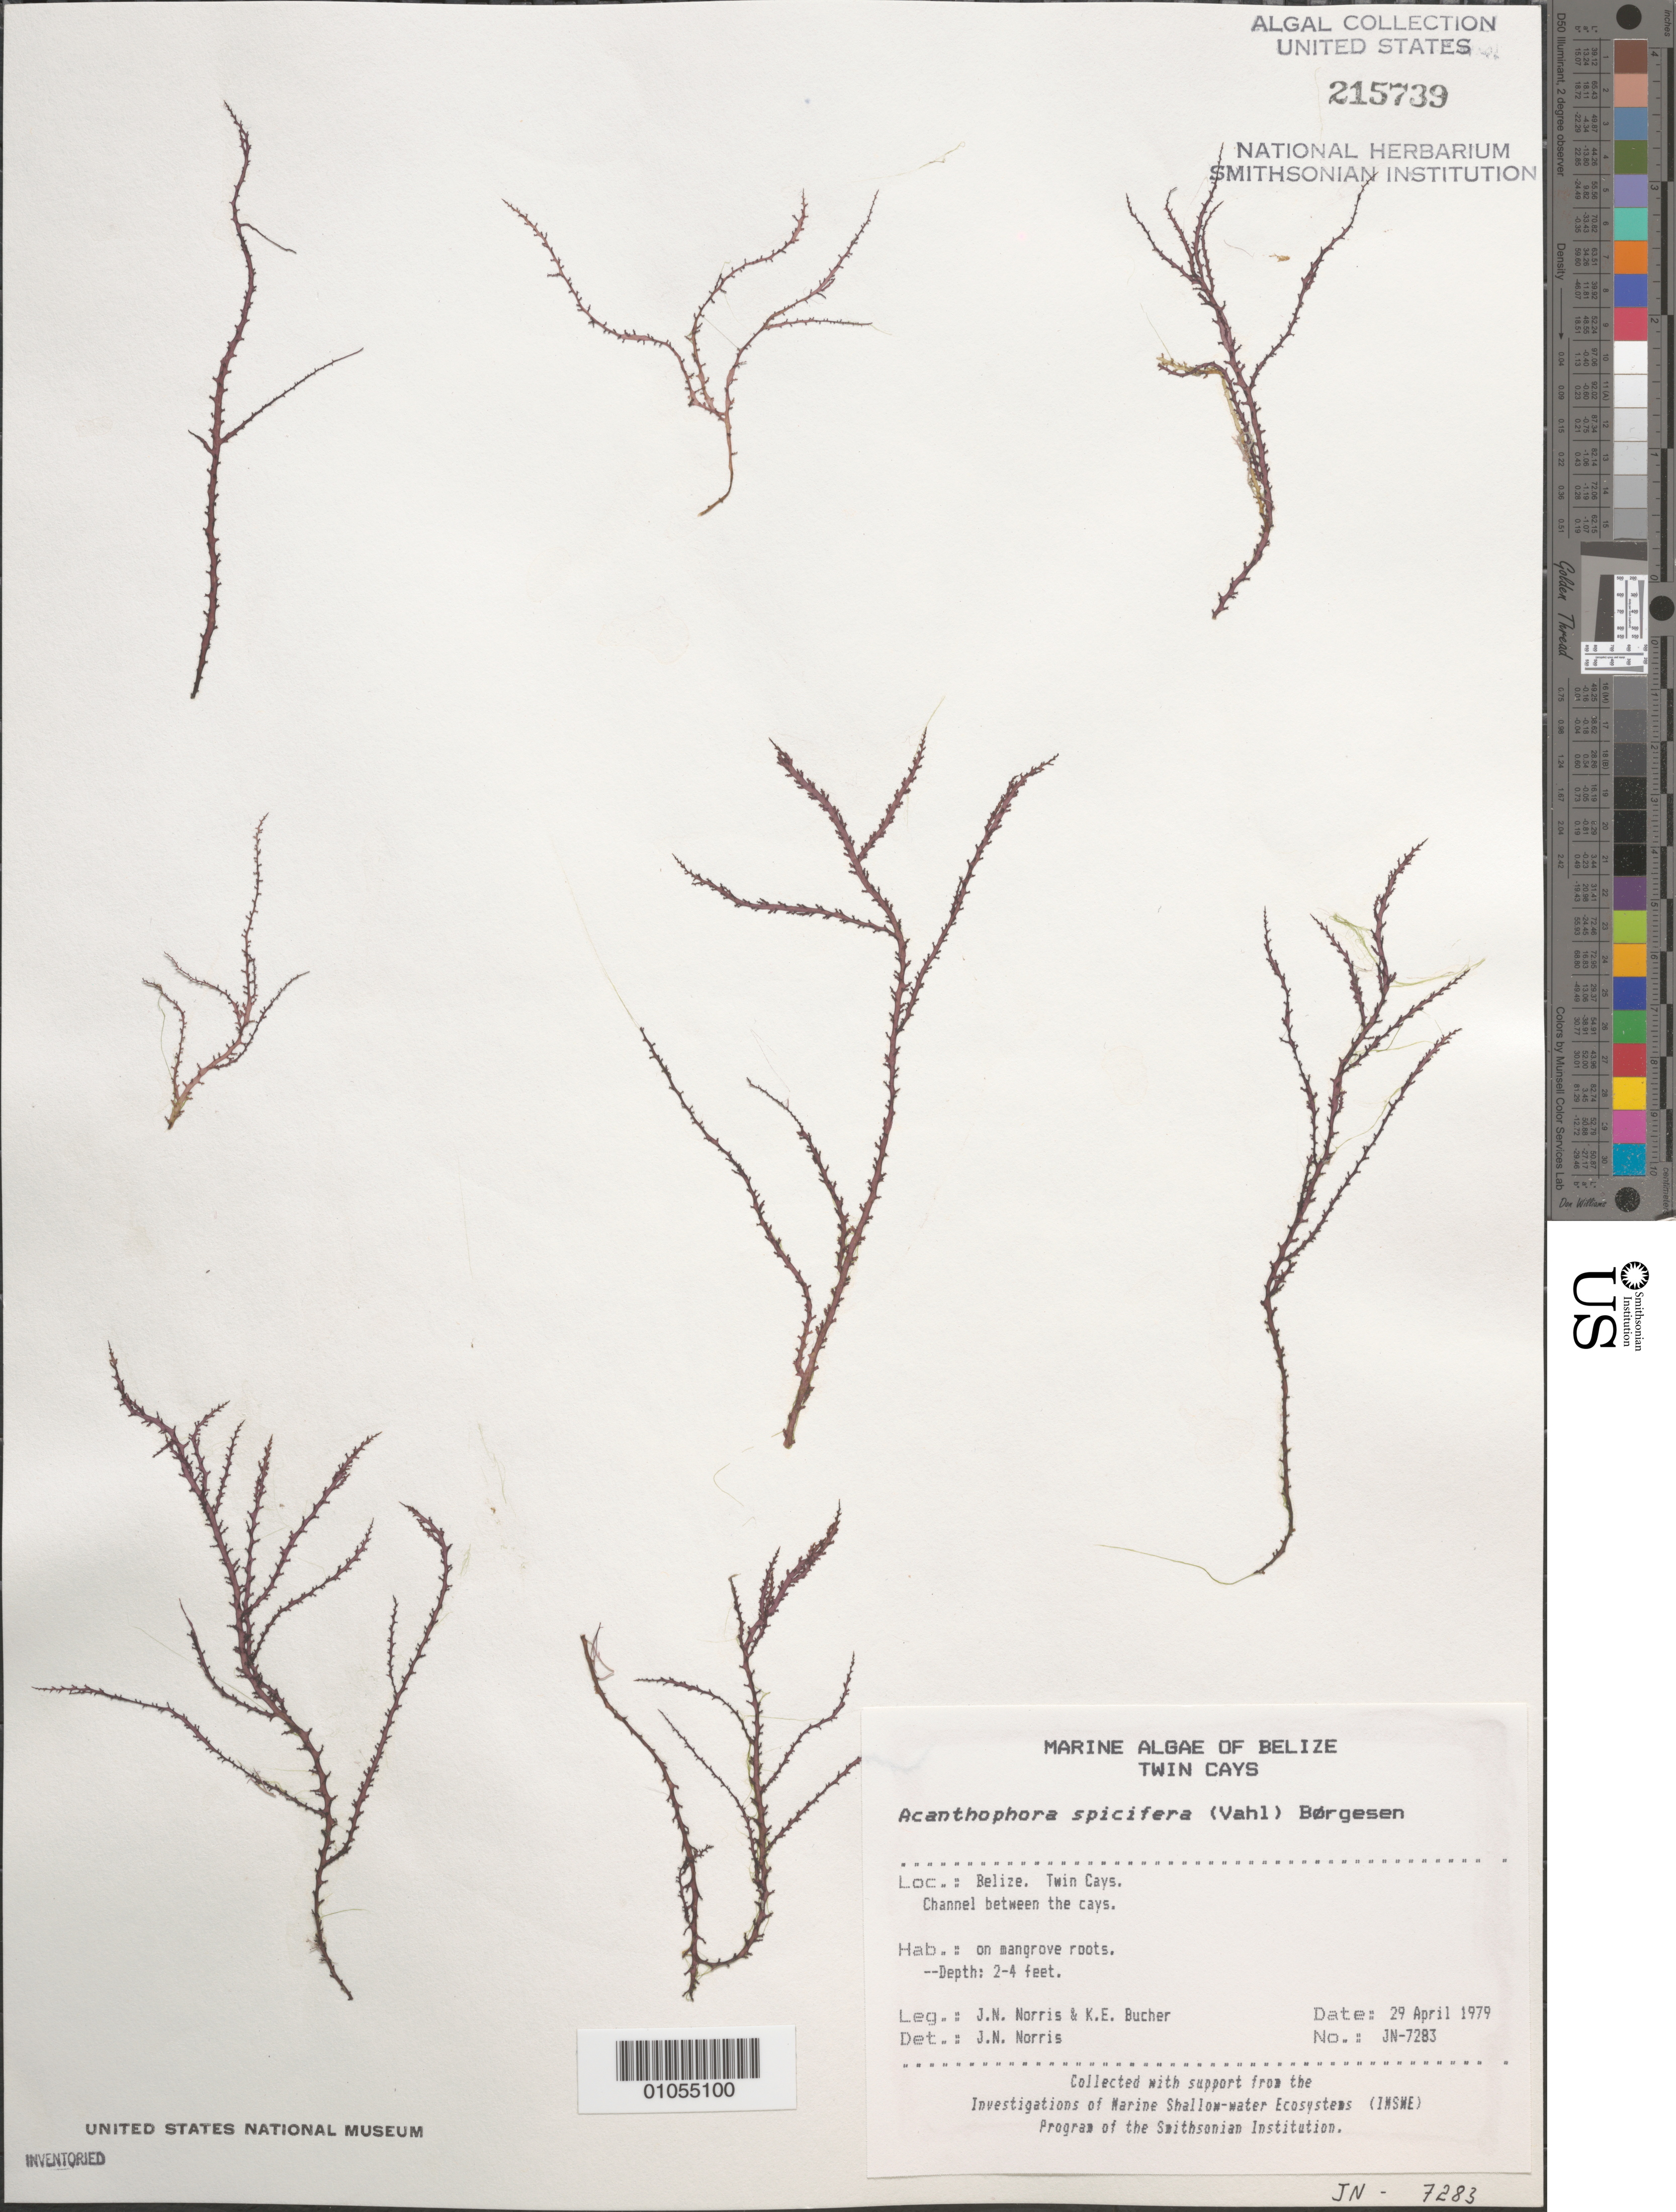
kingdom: Plantae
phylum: Rhodophyta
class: Florideophyceae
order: Ceramiales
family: Rhodomelaceae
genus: Acanthophora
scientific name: Acanthophora spicifera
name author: (Vahl) Børgesen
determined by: Norris, James N.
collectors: J. N. Norris & K. E. Bucher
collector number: JN-7283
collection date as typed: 29 Apr 1979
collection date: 1979-04-29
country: Belize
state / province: Stann Creek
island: Twin Cays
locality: Channel between Twin Cays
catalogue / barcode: US 215739